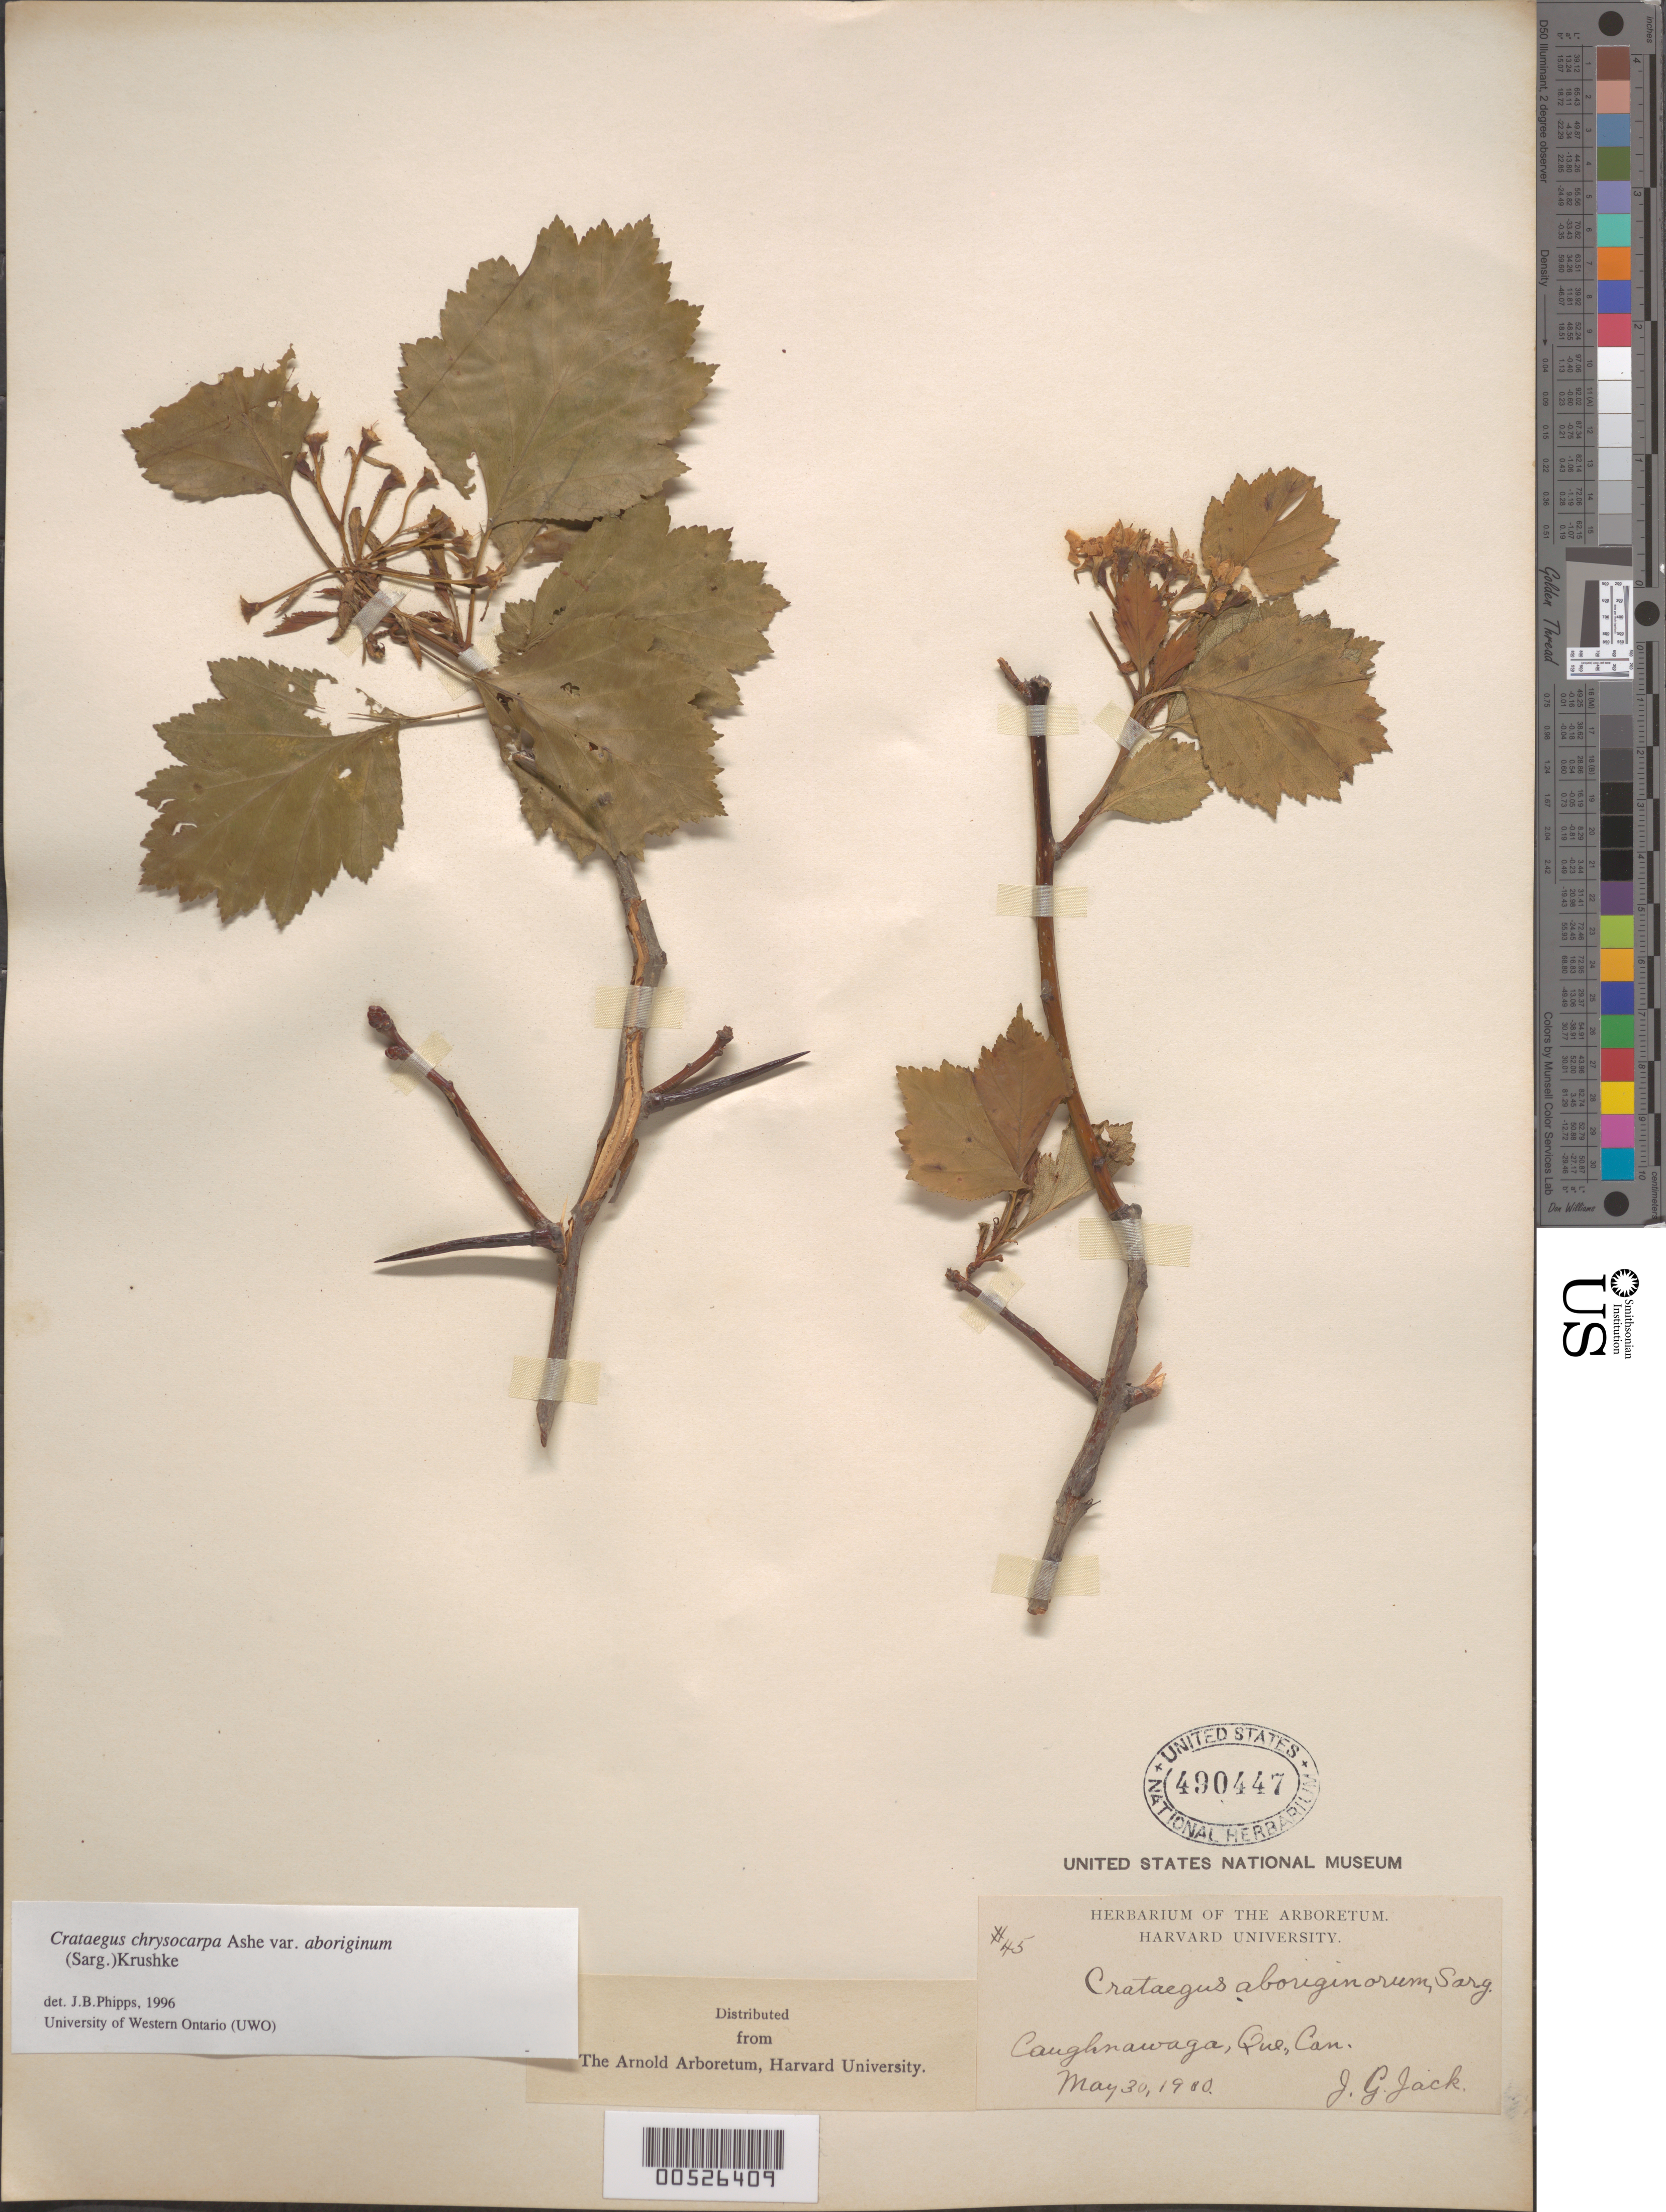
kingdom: Plantae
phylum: Tracheophyta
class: Magnoliopsida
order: Rosales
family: Rosaceae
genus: Crataegus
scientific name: Crataegus chrysocarpa var. aboriginum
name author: (Sarg.) Krushke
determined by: Phipps, James B., (UWO), University of Western Ontario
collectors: J. G. Jack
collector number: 45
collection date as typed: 30 May 19-0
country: Canada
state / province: Quebec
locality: Caughnawaga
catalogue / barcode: US 490447